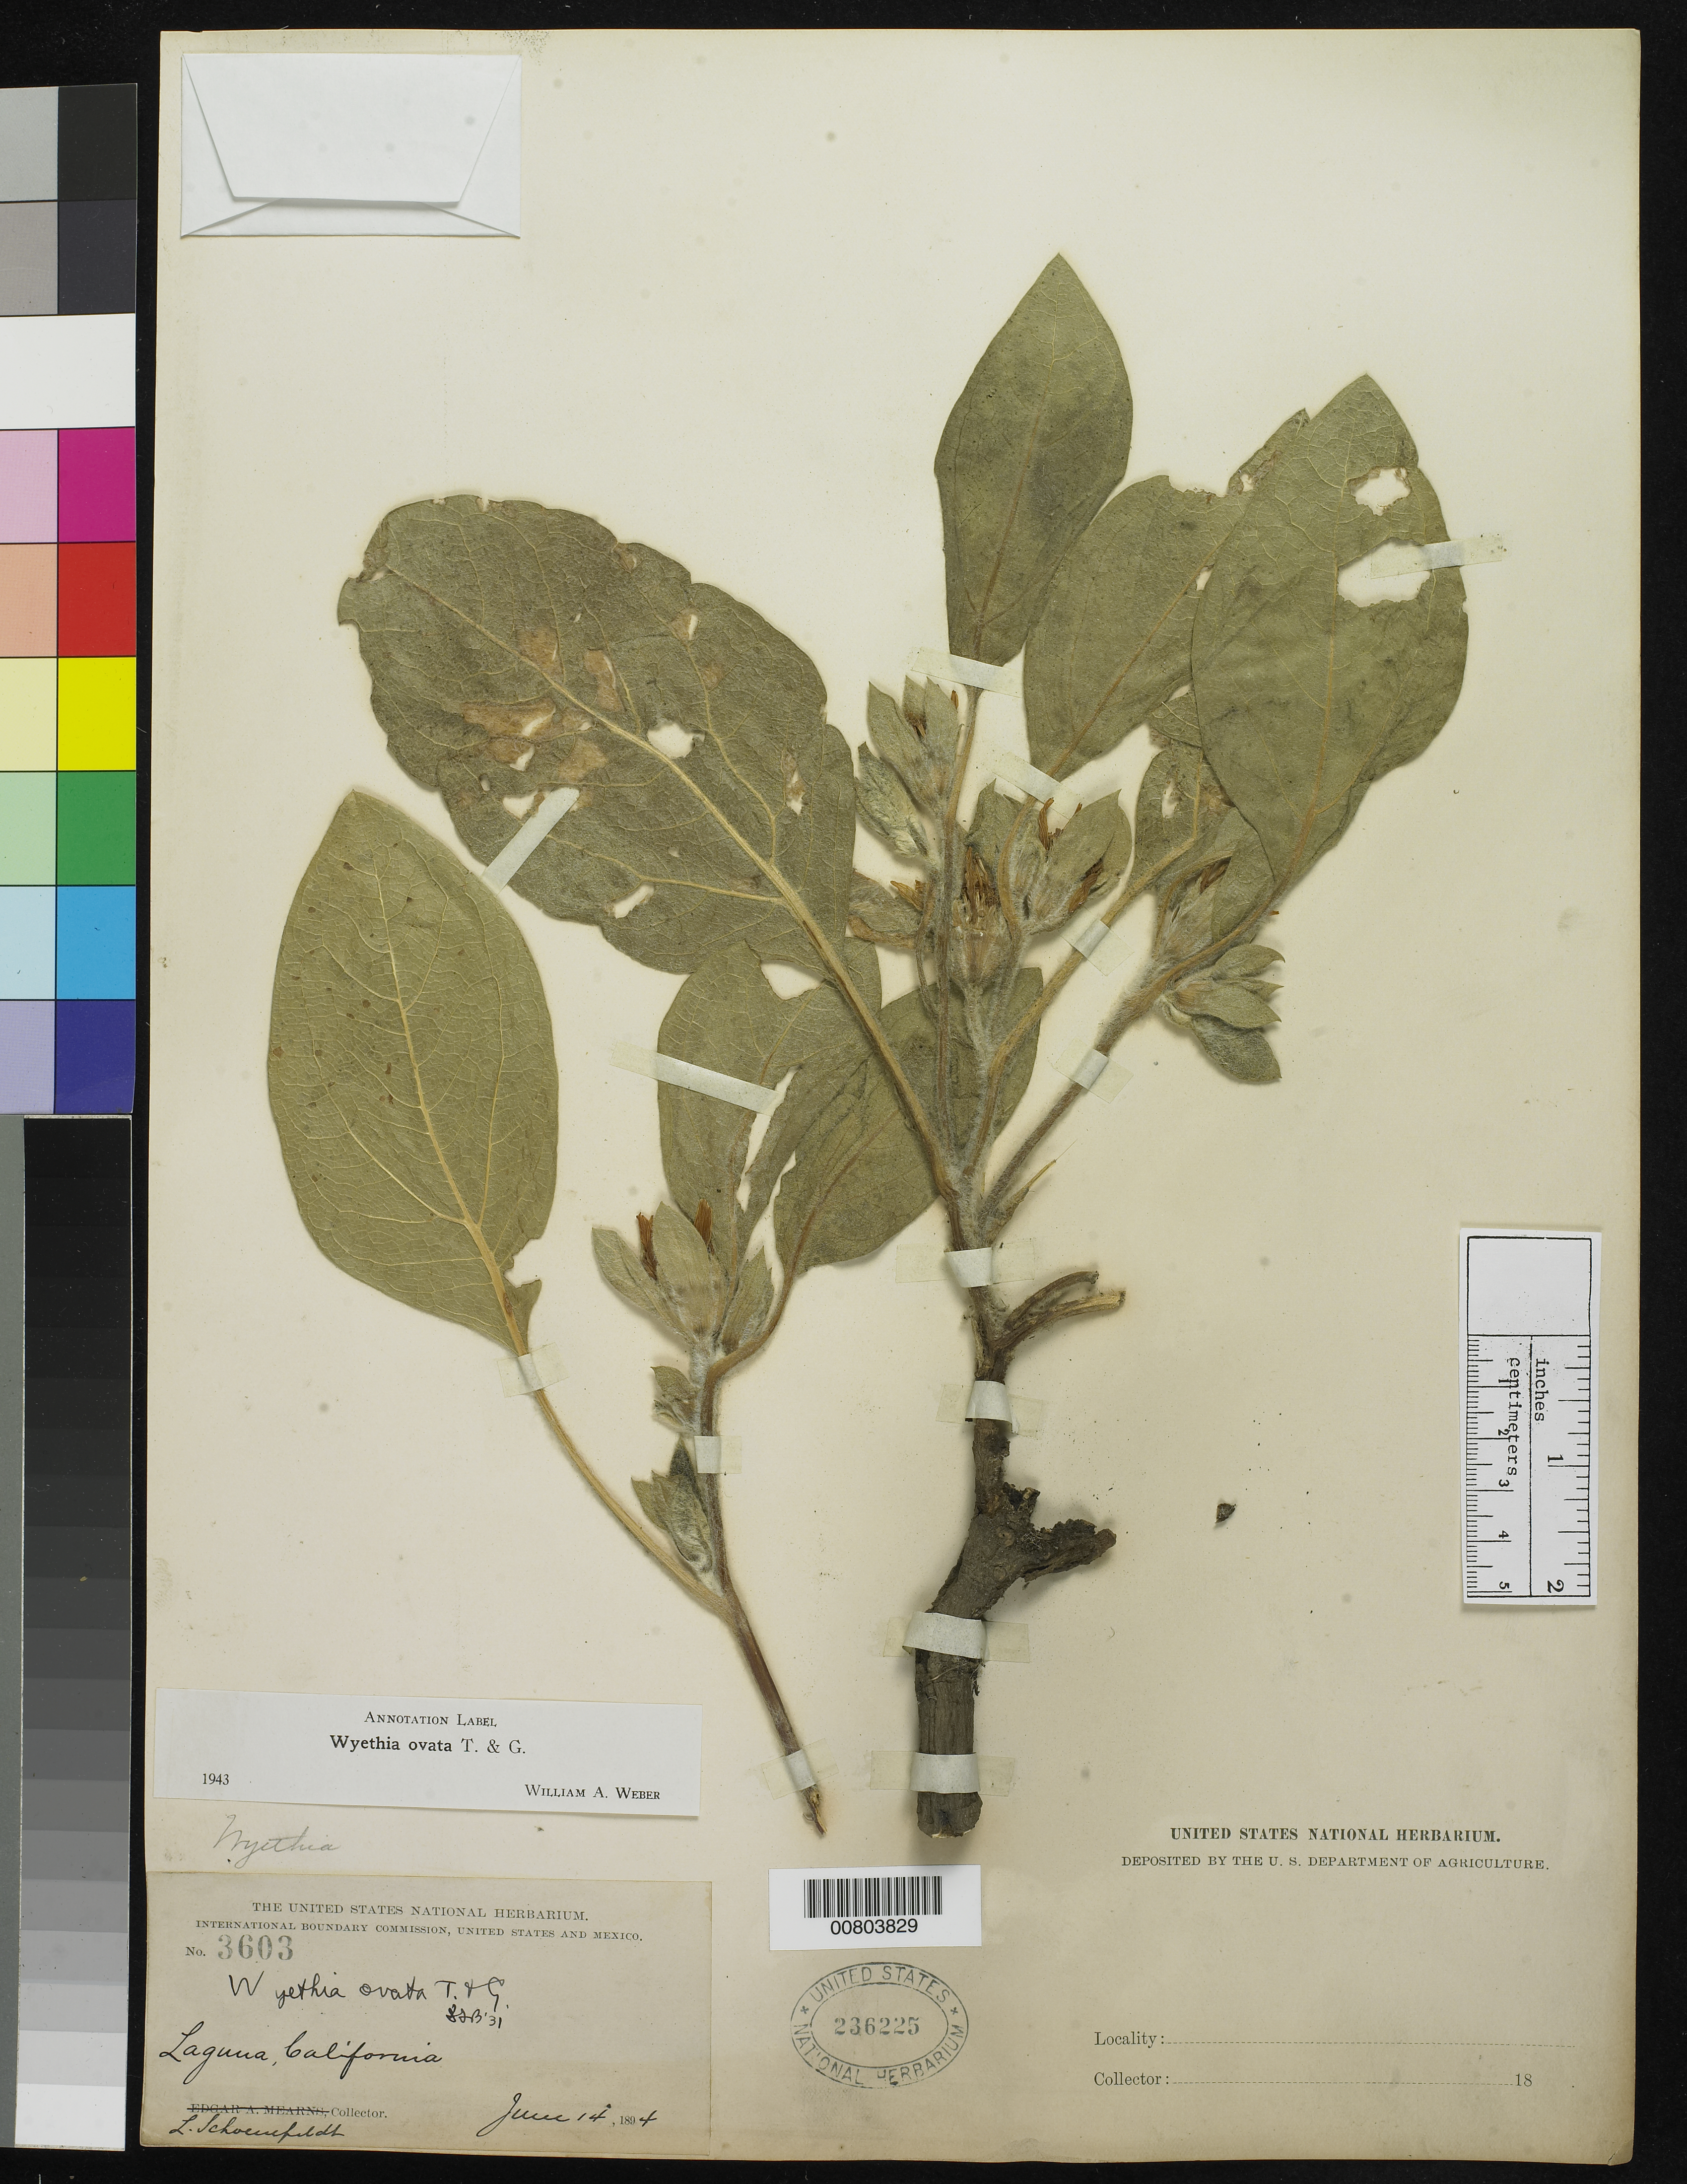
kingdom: Plantae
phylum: Tracheophyta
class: Magnoliopsida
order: Asterales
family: Asteraceae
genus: Wyethia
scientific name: Wyethia ovata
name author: Torr. & A. Gray in Emory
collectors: L. Schoenfeldt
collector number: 3603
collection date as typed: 14 Jun 1894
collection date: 1894-06-14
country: United States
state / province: California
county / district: Orange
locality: Laguna, California.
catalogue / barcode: US 236225